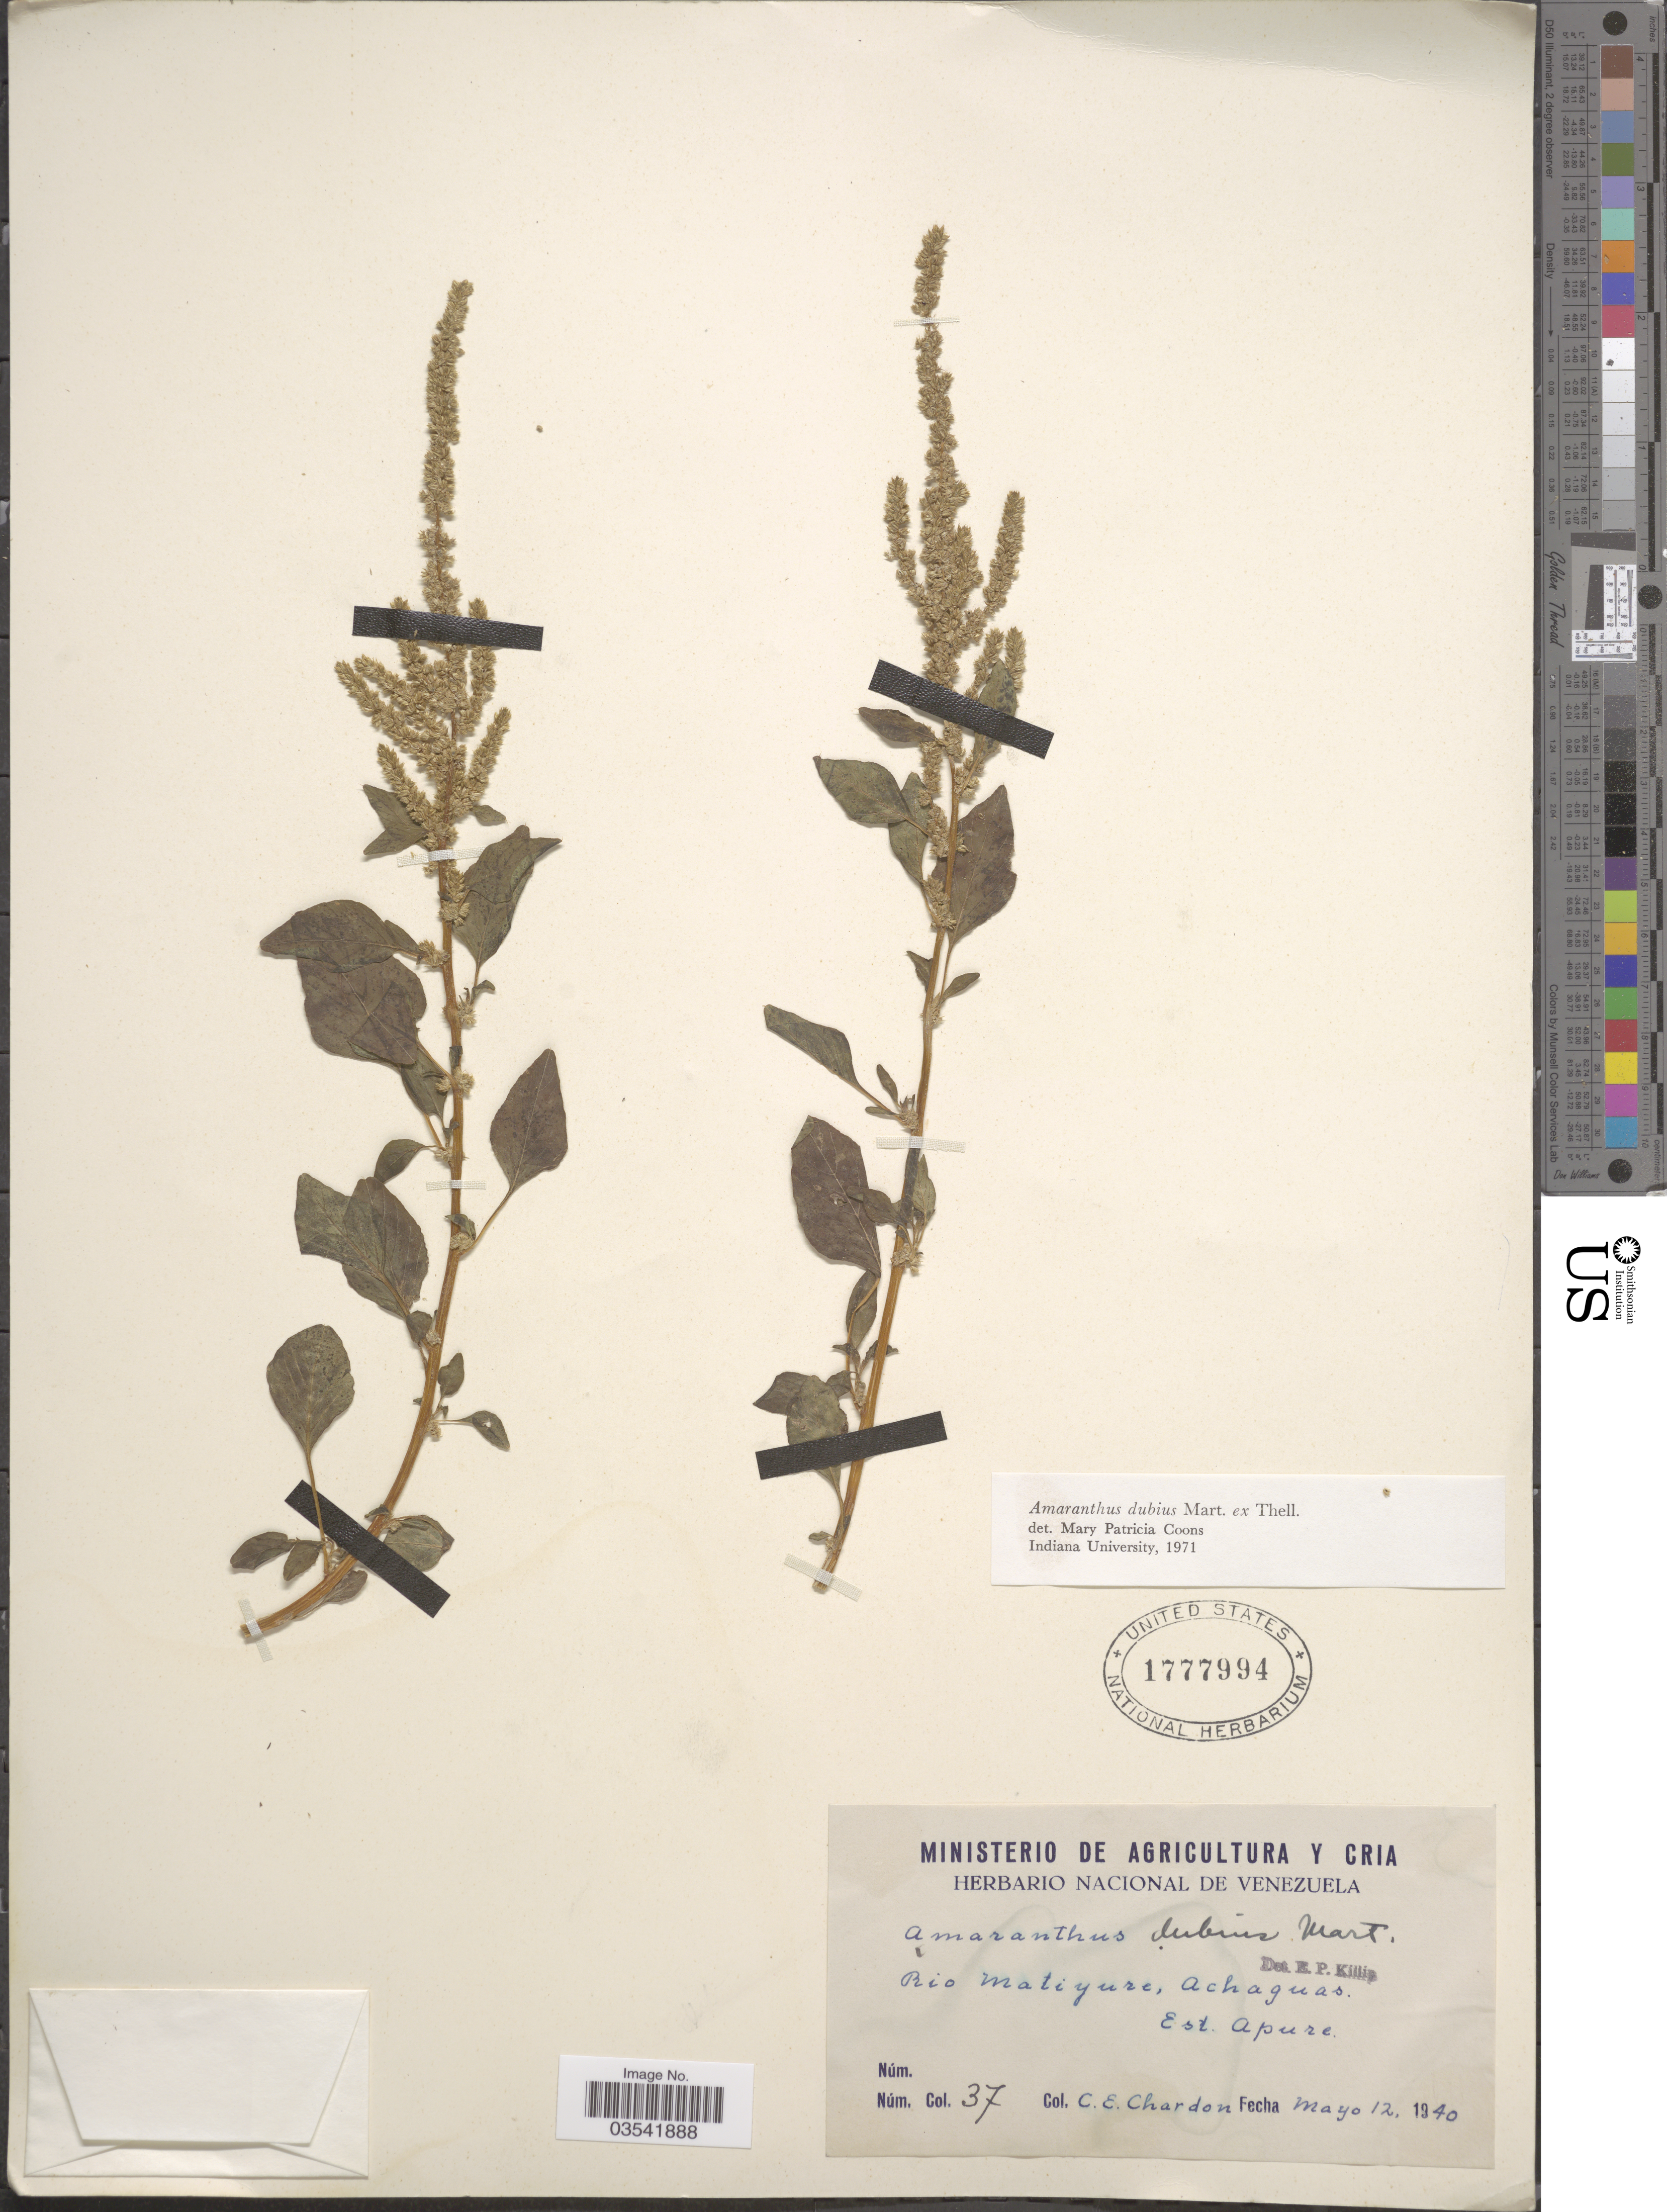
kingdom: Plantae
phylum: Tracheophyta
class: Magnoliopsida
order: Caryophyllales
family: Amaranthaceae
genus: Amaranthus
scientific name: Amaranthus dubius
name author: Mart. ex Thell.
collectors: C. E. Chardón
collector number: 37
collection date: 1940-05-12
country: Venezuela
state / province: Apure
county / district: Achaguas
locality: Rio Matiyure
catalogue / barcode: US 1777994